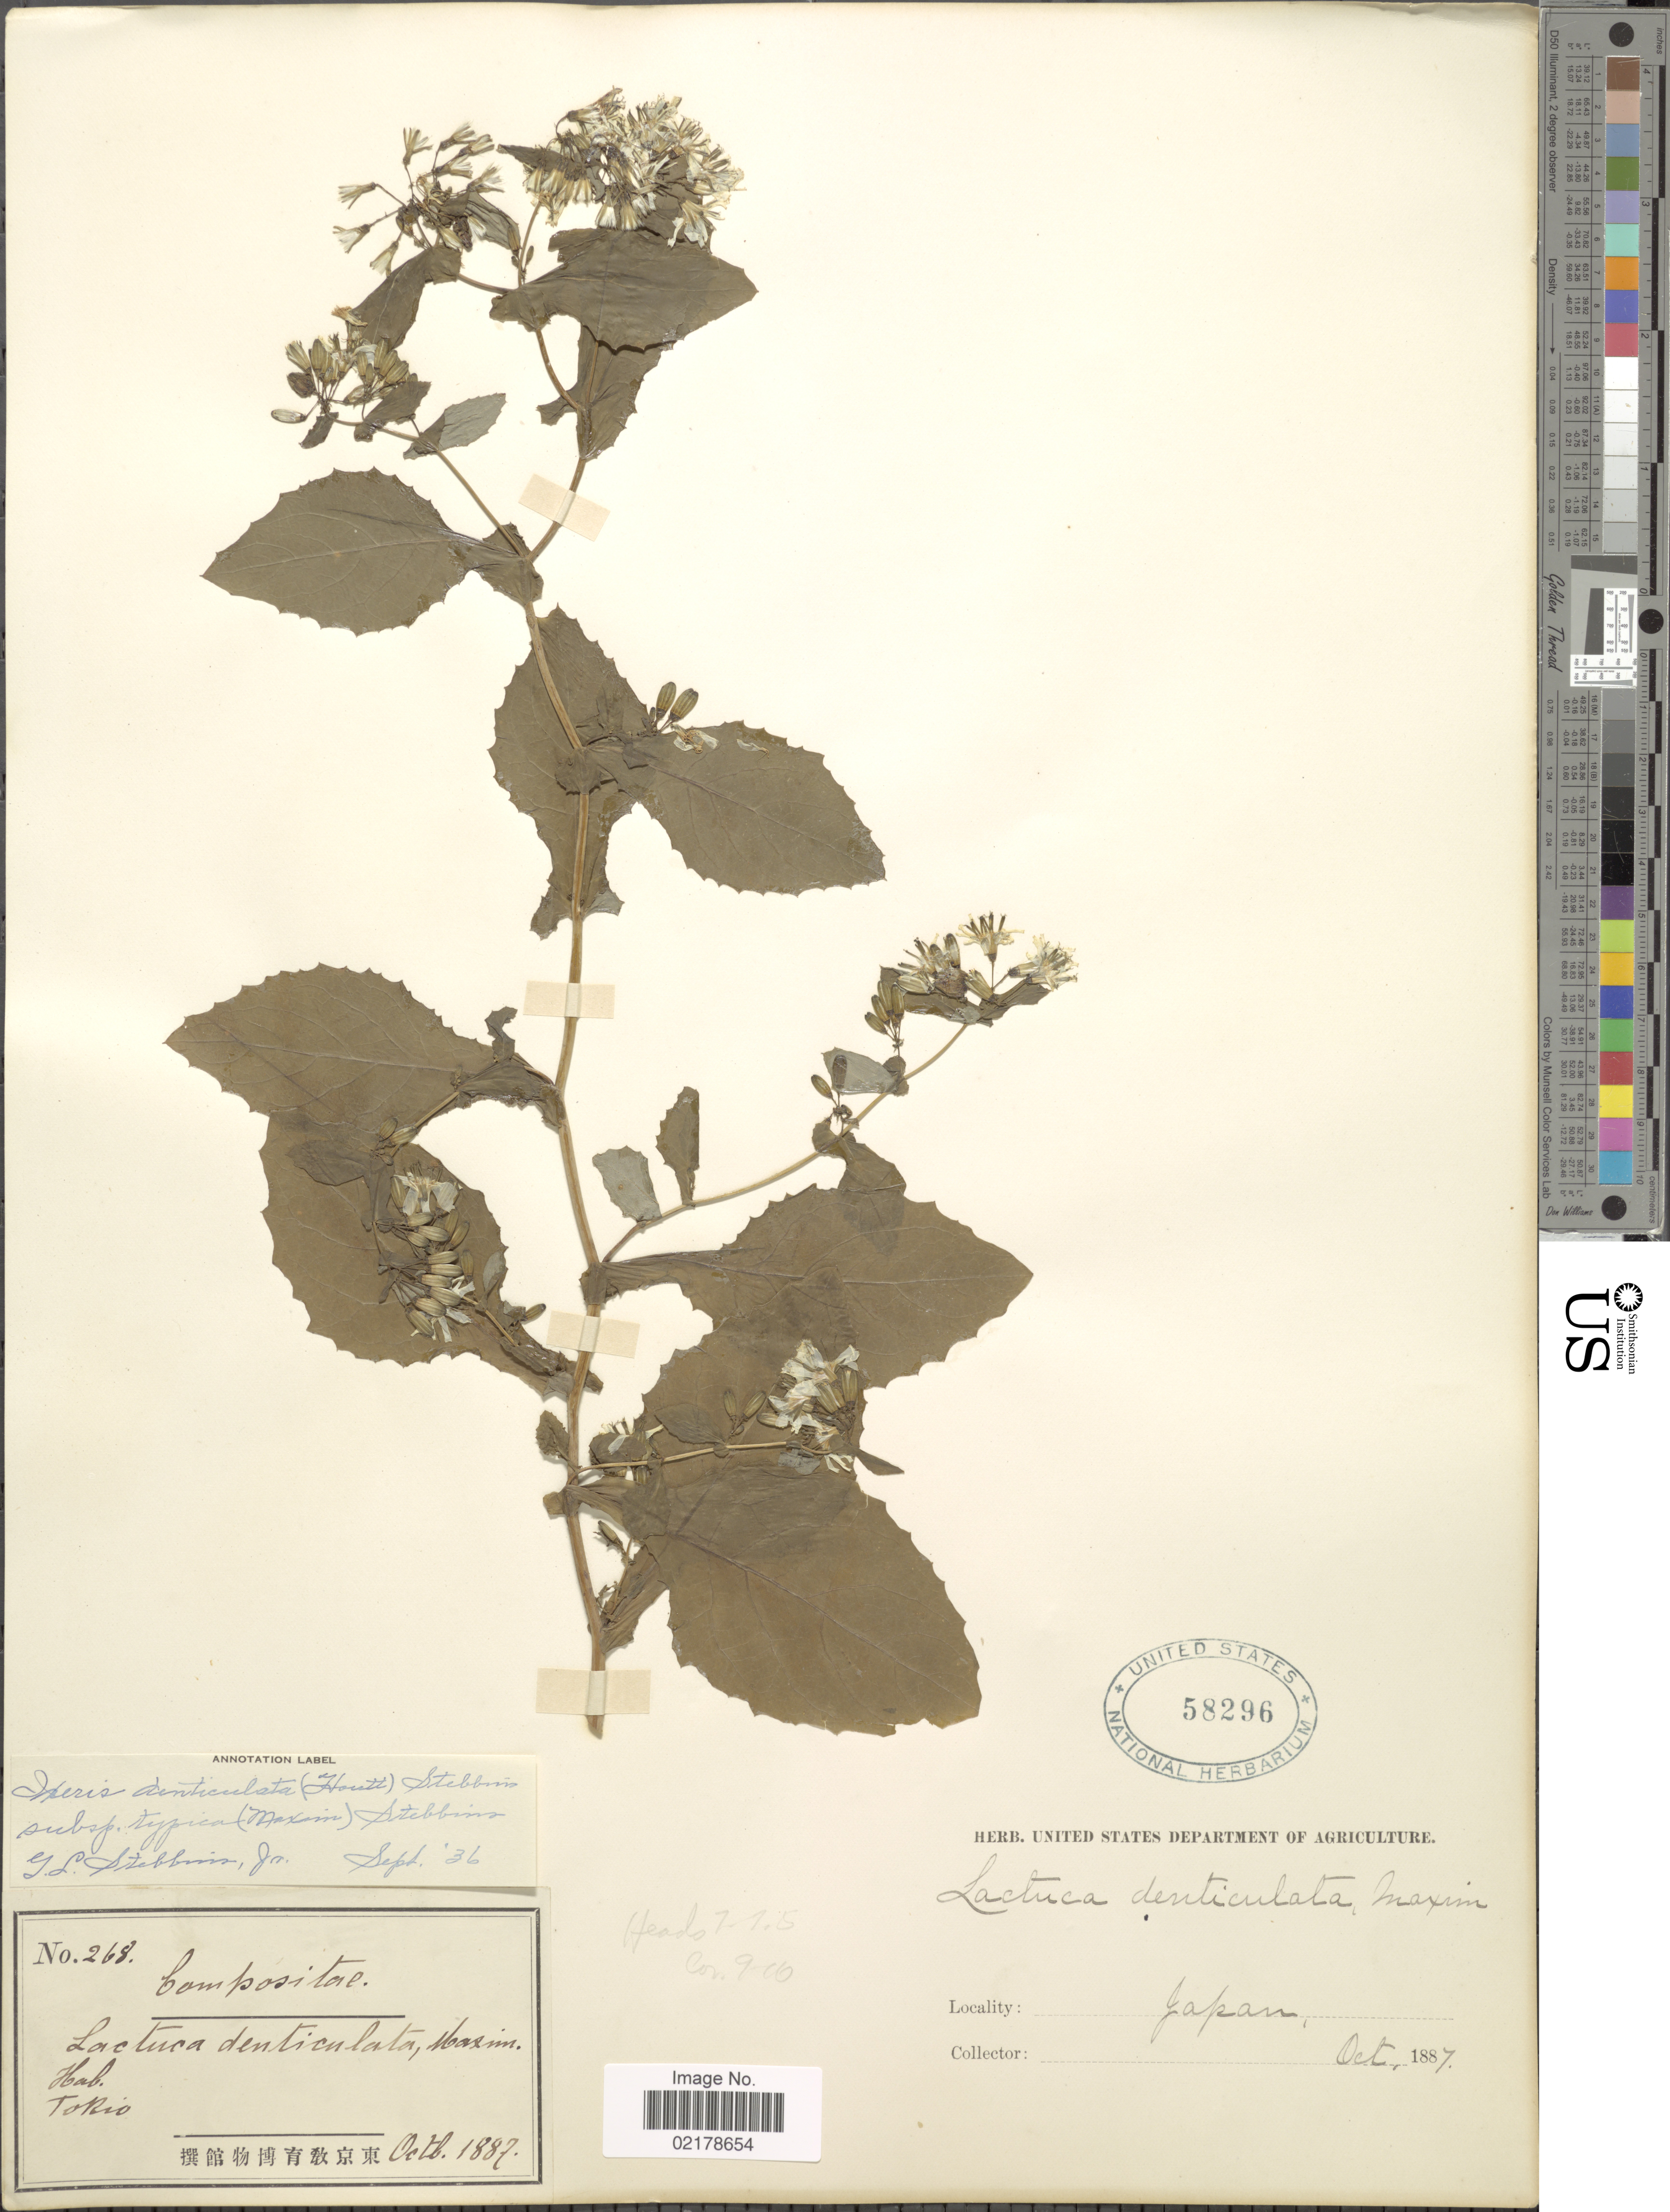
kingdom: Plantae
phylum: Tracheophyta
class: Magnoliopsida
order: Asterales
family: Asteraceae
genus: Crepidiastrum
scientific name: Crepidiastrum denticulatum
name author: (Houtt.) Pak & Kawano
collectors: ex herb. U. S. Department of Agriculture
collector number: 268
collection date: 1887-10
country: Japan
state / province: Tokyo, Federal City of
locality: Tokio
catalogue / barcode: US 58296